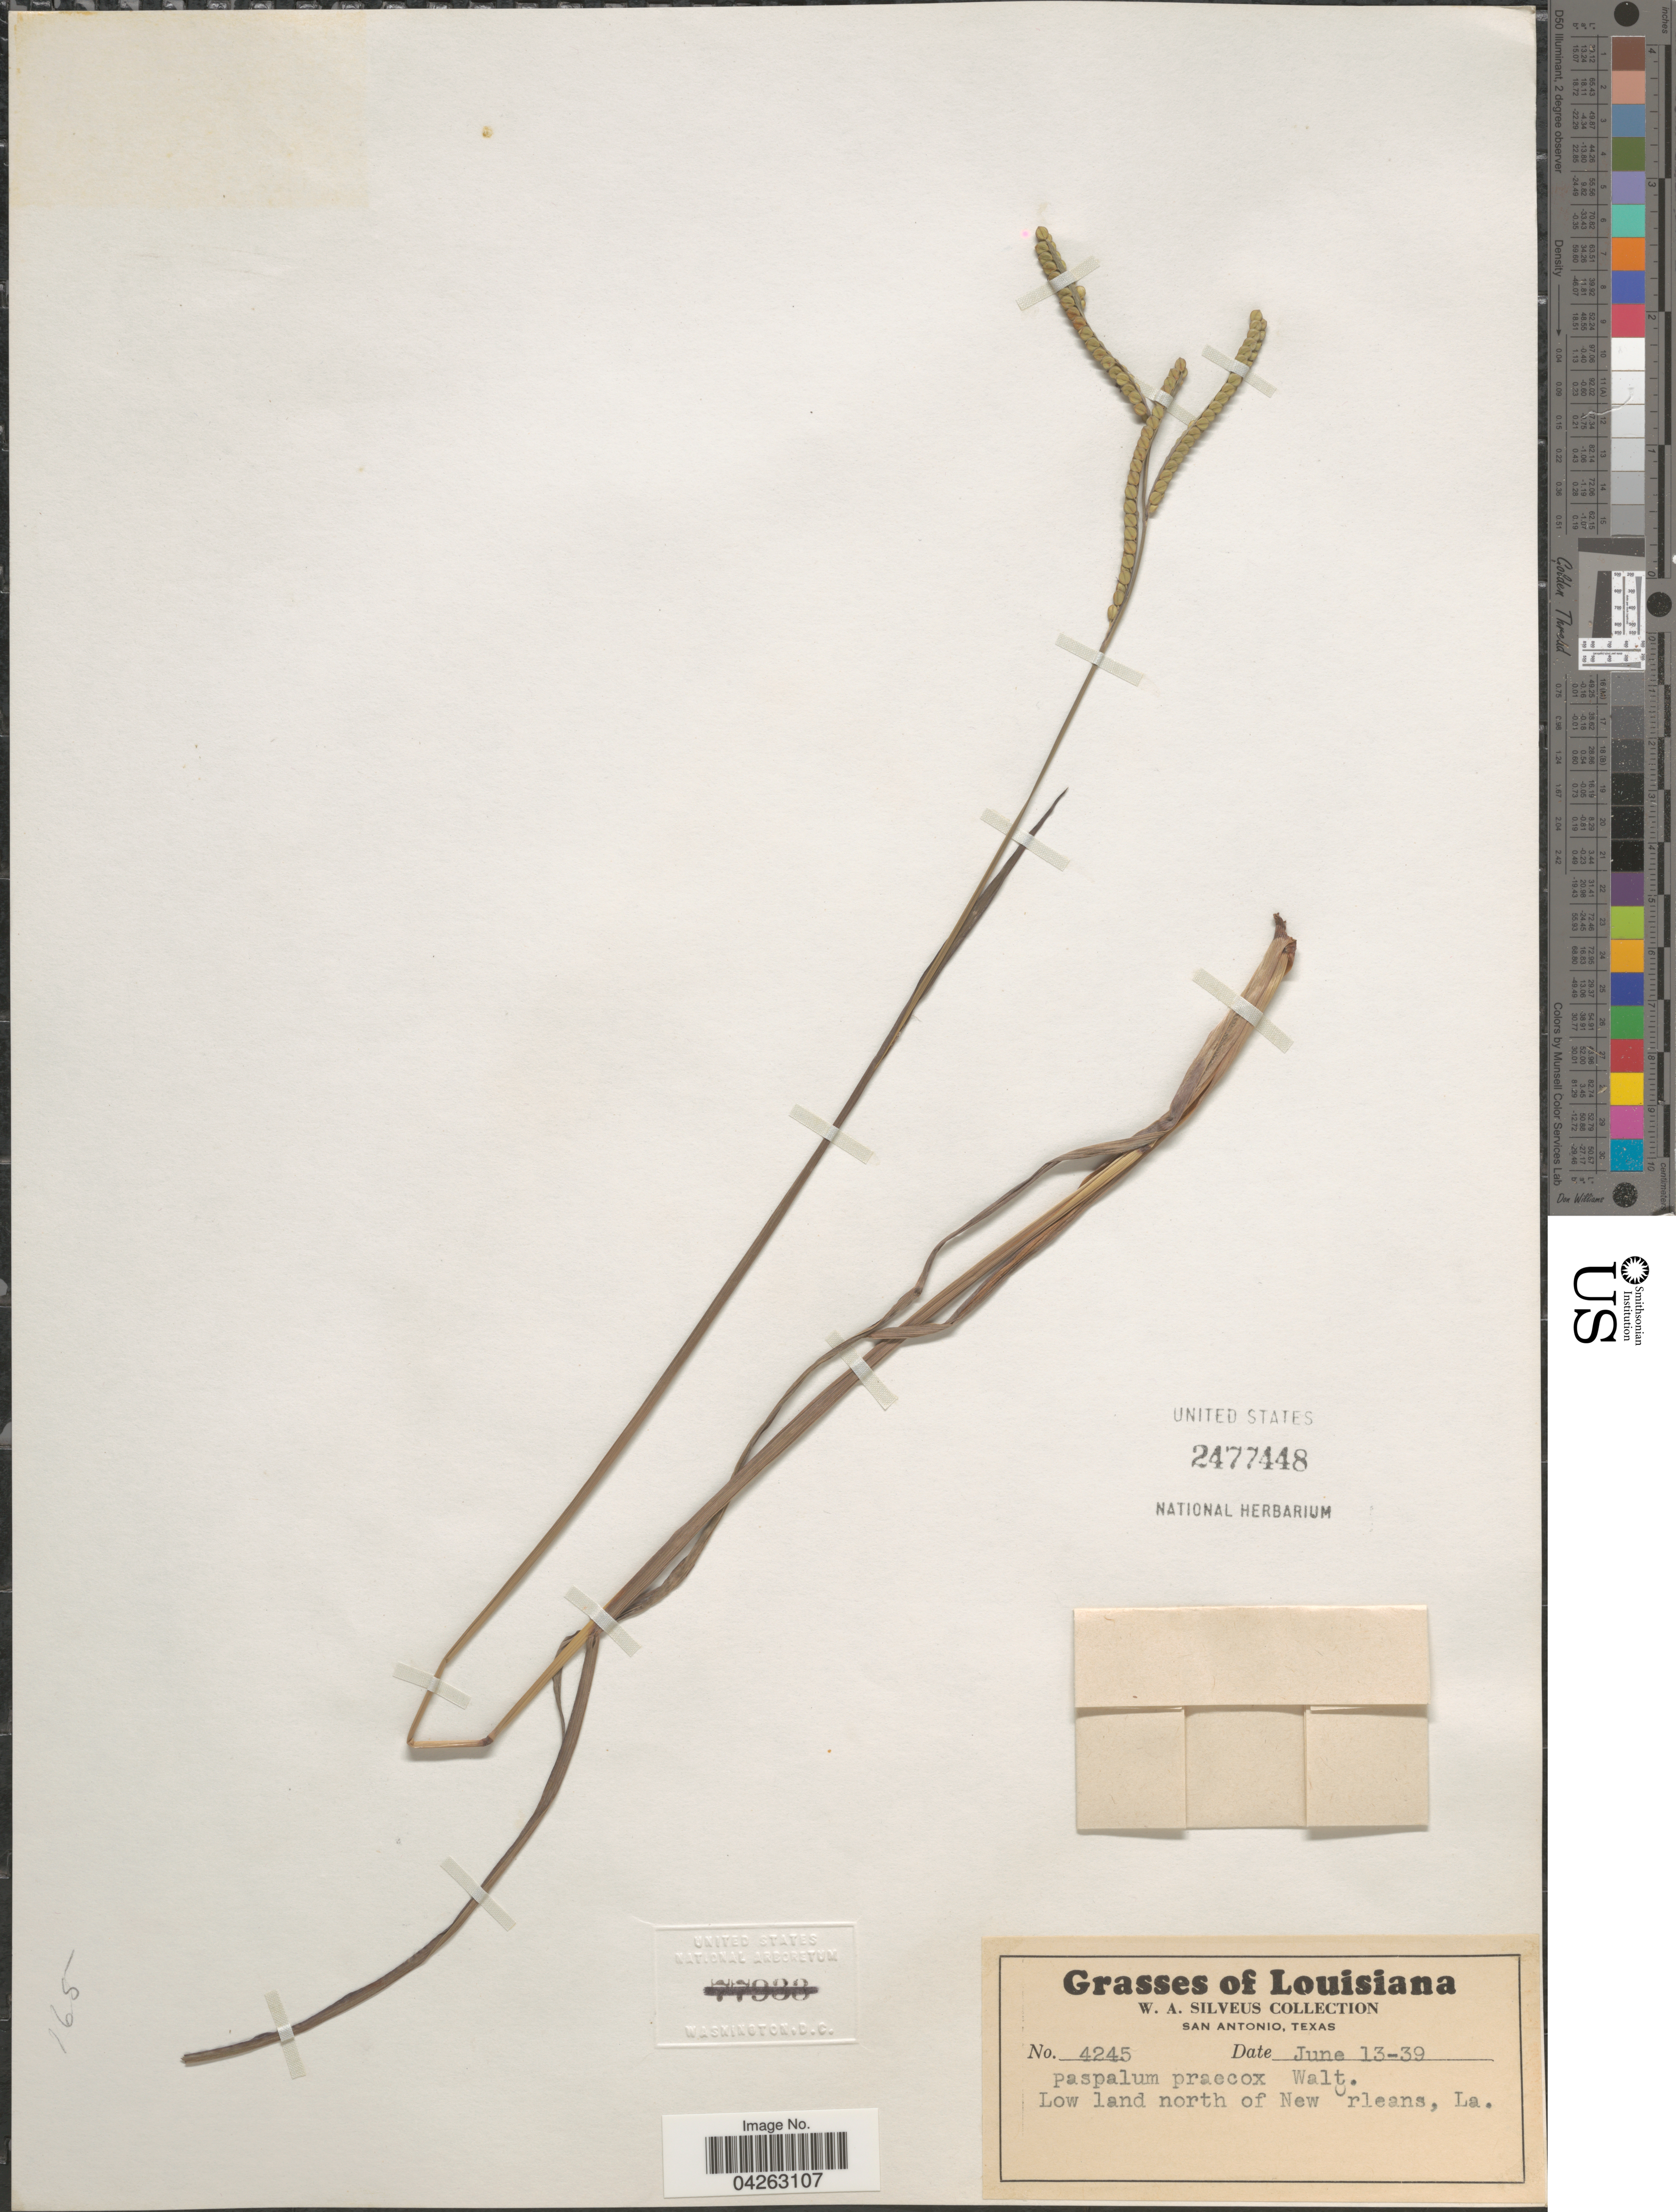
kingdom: Plantae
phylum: Tracheophyta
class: Liliopsida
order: Poales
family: Poaceae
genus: Paspalum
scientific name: Paspalum praecox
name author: Walter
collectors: W. Silveus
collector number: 4245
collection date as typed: Transcribed d/m/y: 13/6/39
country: United States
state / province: Louisiana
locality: Low land north of New Orleans.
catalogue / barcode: US 2477448